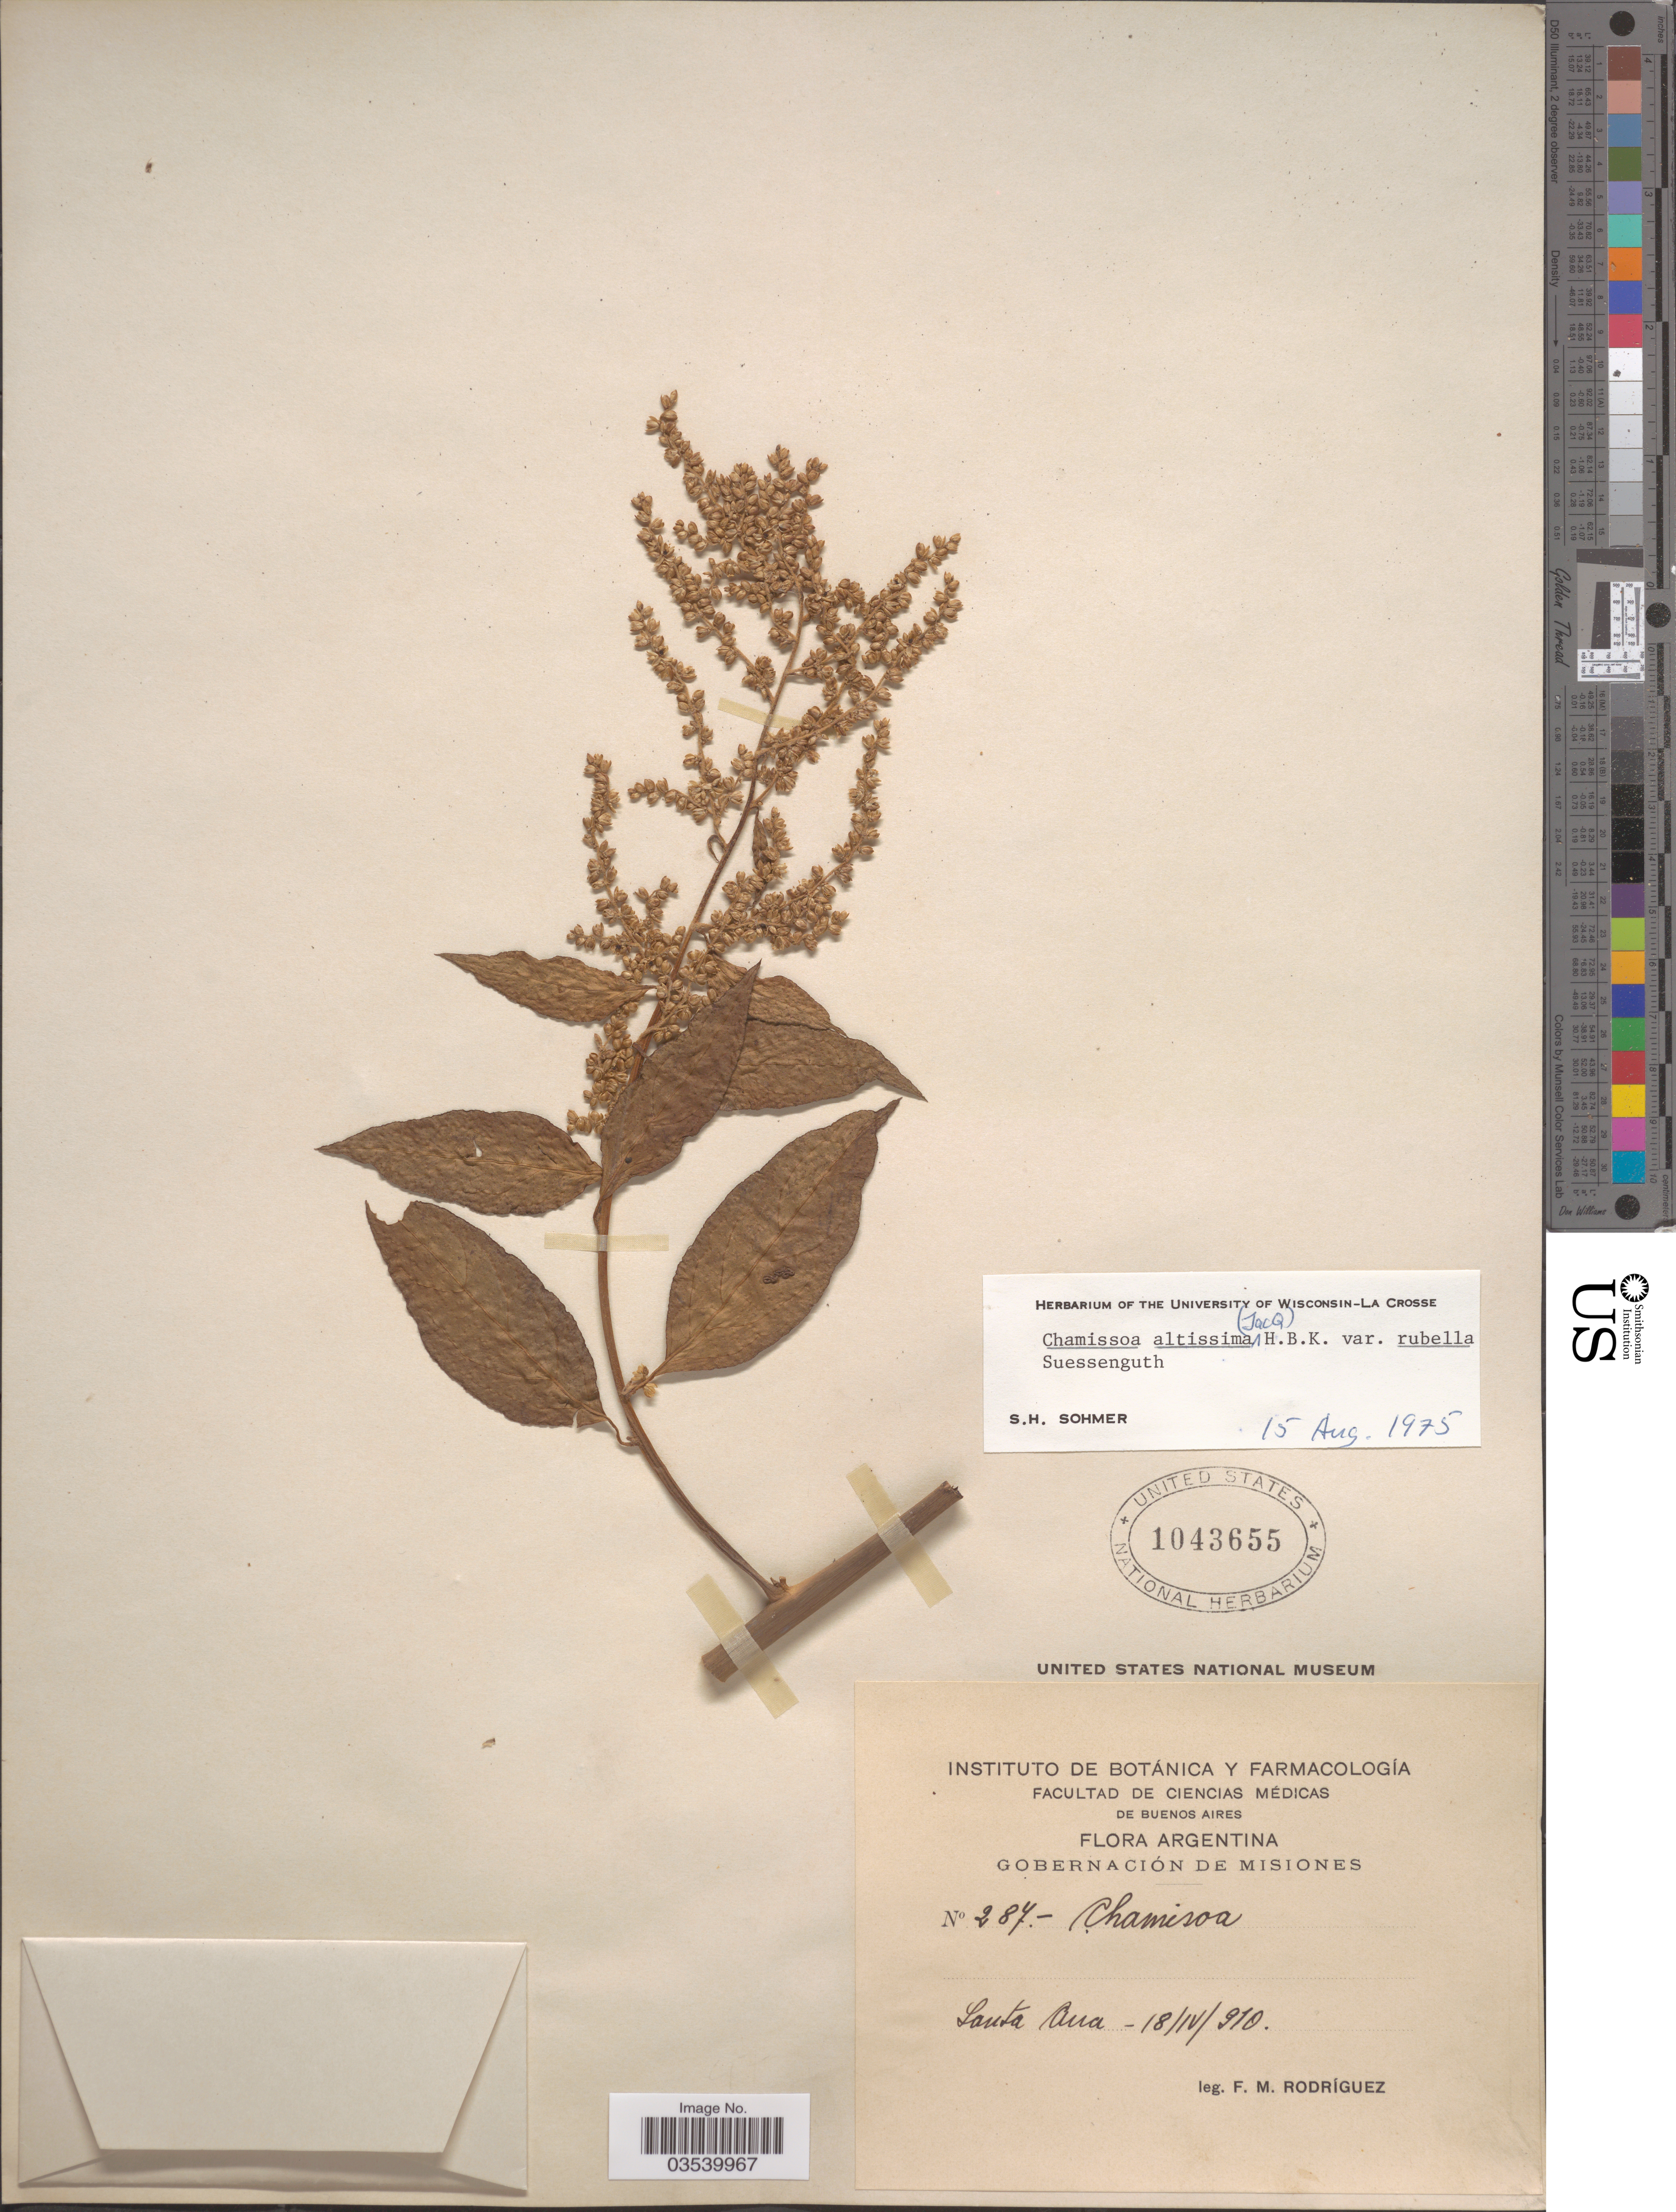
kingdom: Plantae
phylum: Tracheophyta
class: Magnoliopsida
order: Caryophyllales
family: Amaranthaceae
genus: Chamissoa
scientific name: Chamissoa altissima var. rubella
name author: Suess.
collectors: F. M. Rodriguez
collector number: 287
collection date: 1910-04-18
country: Argentina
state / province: Misiones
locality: Gobernación de Misiones. Santa Ana.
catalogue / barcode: US 1043655